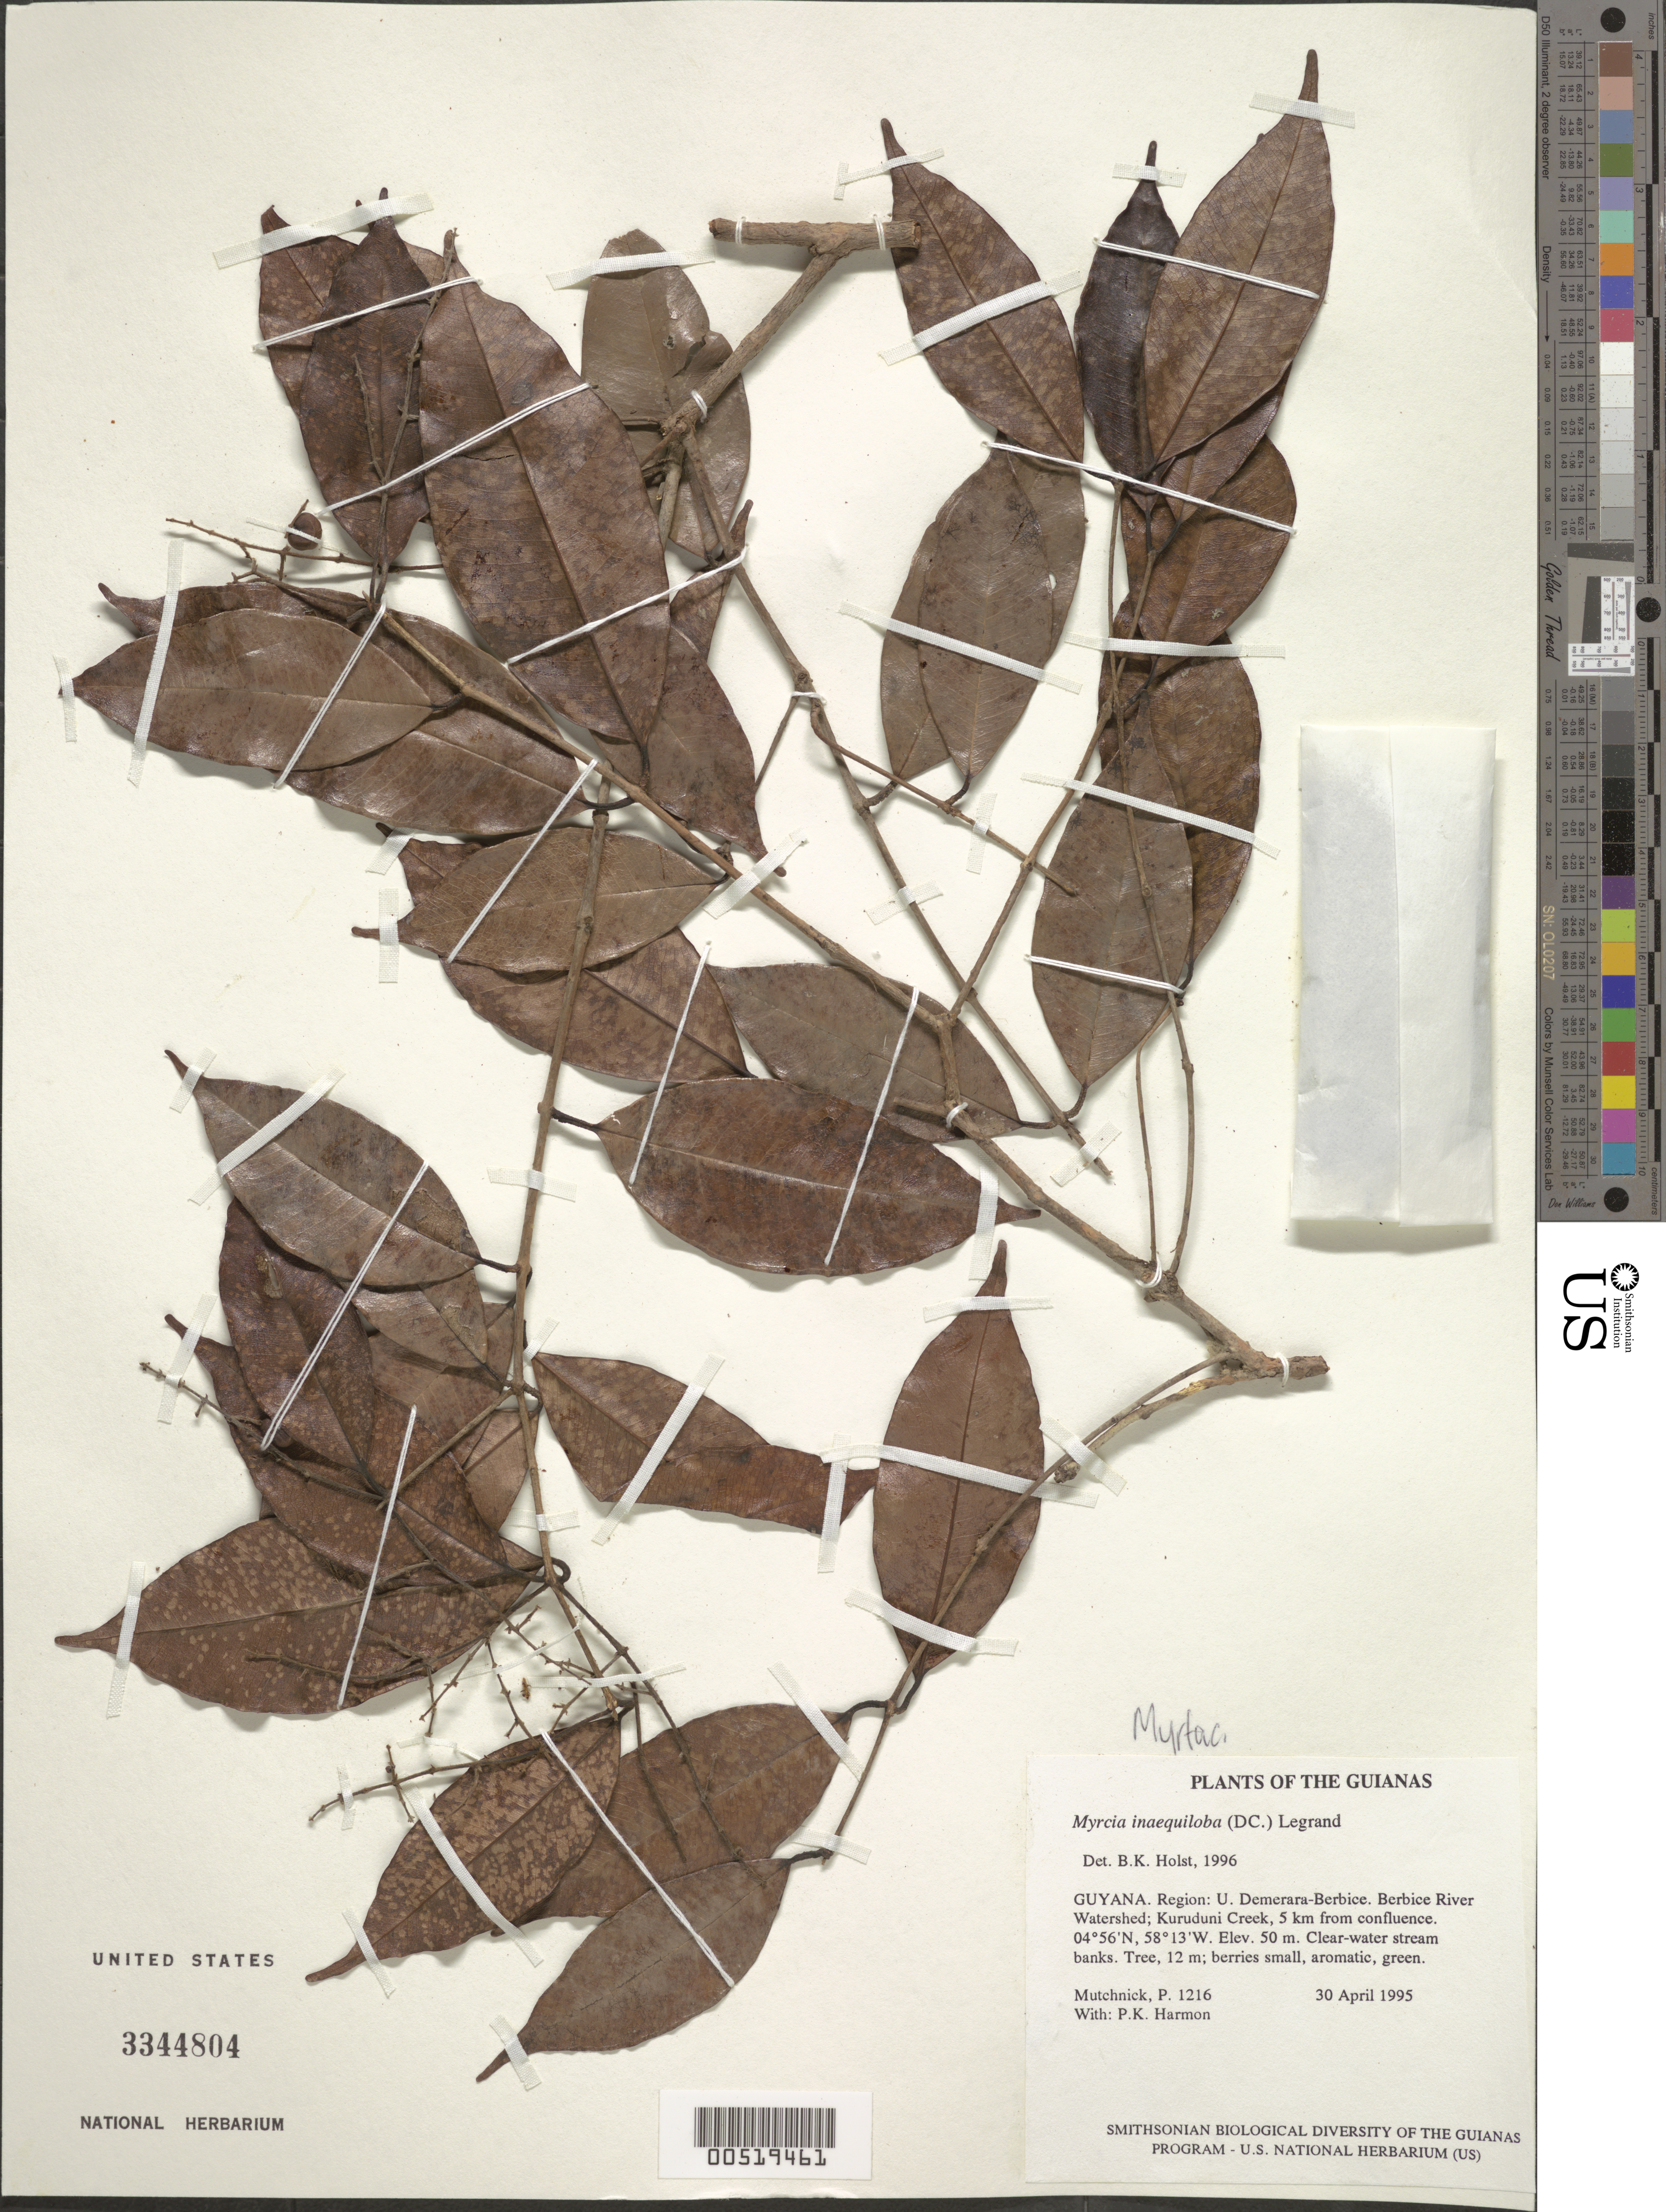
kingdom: Plantae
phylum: Tracheophyta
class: Magnoliopsida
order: Myrtales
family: Myrtaceae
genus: Myrcia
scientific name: Myrcia inaequiloba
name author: (DC.) D. Legrand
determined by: Holst, Bruce K.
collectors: P. Mutchnick & P. Harmon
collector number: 1216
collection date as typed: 30 April 1995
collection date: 1995-04-30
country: Guyana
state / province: U. Demerara-Berbice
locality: Berbice River Watershed; Kuruduni Creek, 5 km from confluence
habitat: Clear-water stream banks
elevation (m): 50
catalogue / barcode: US 3344804